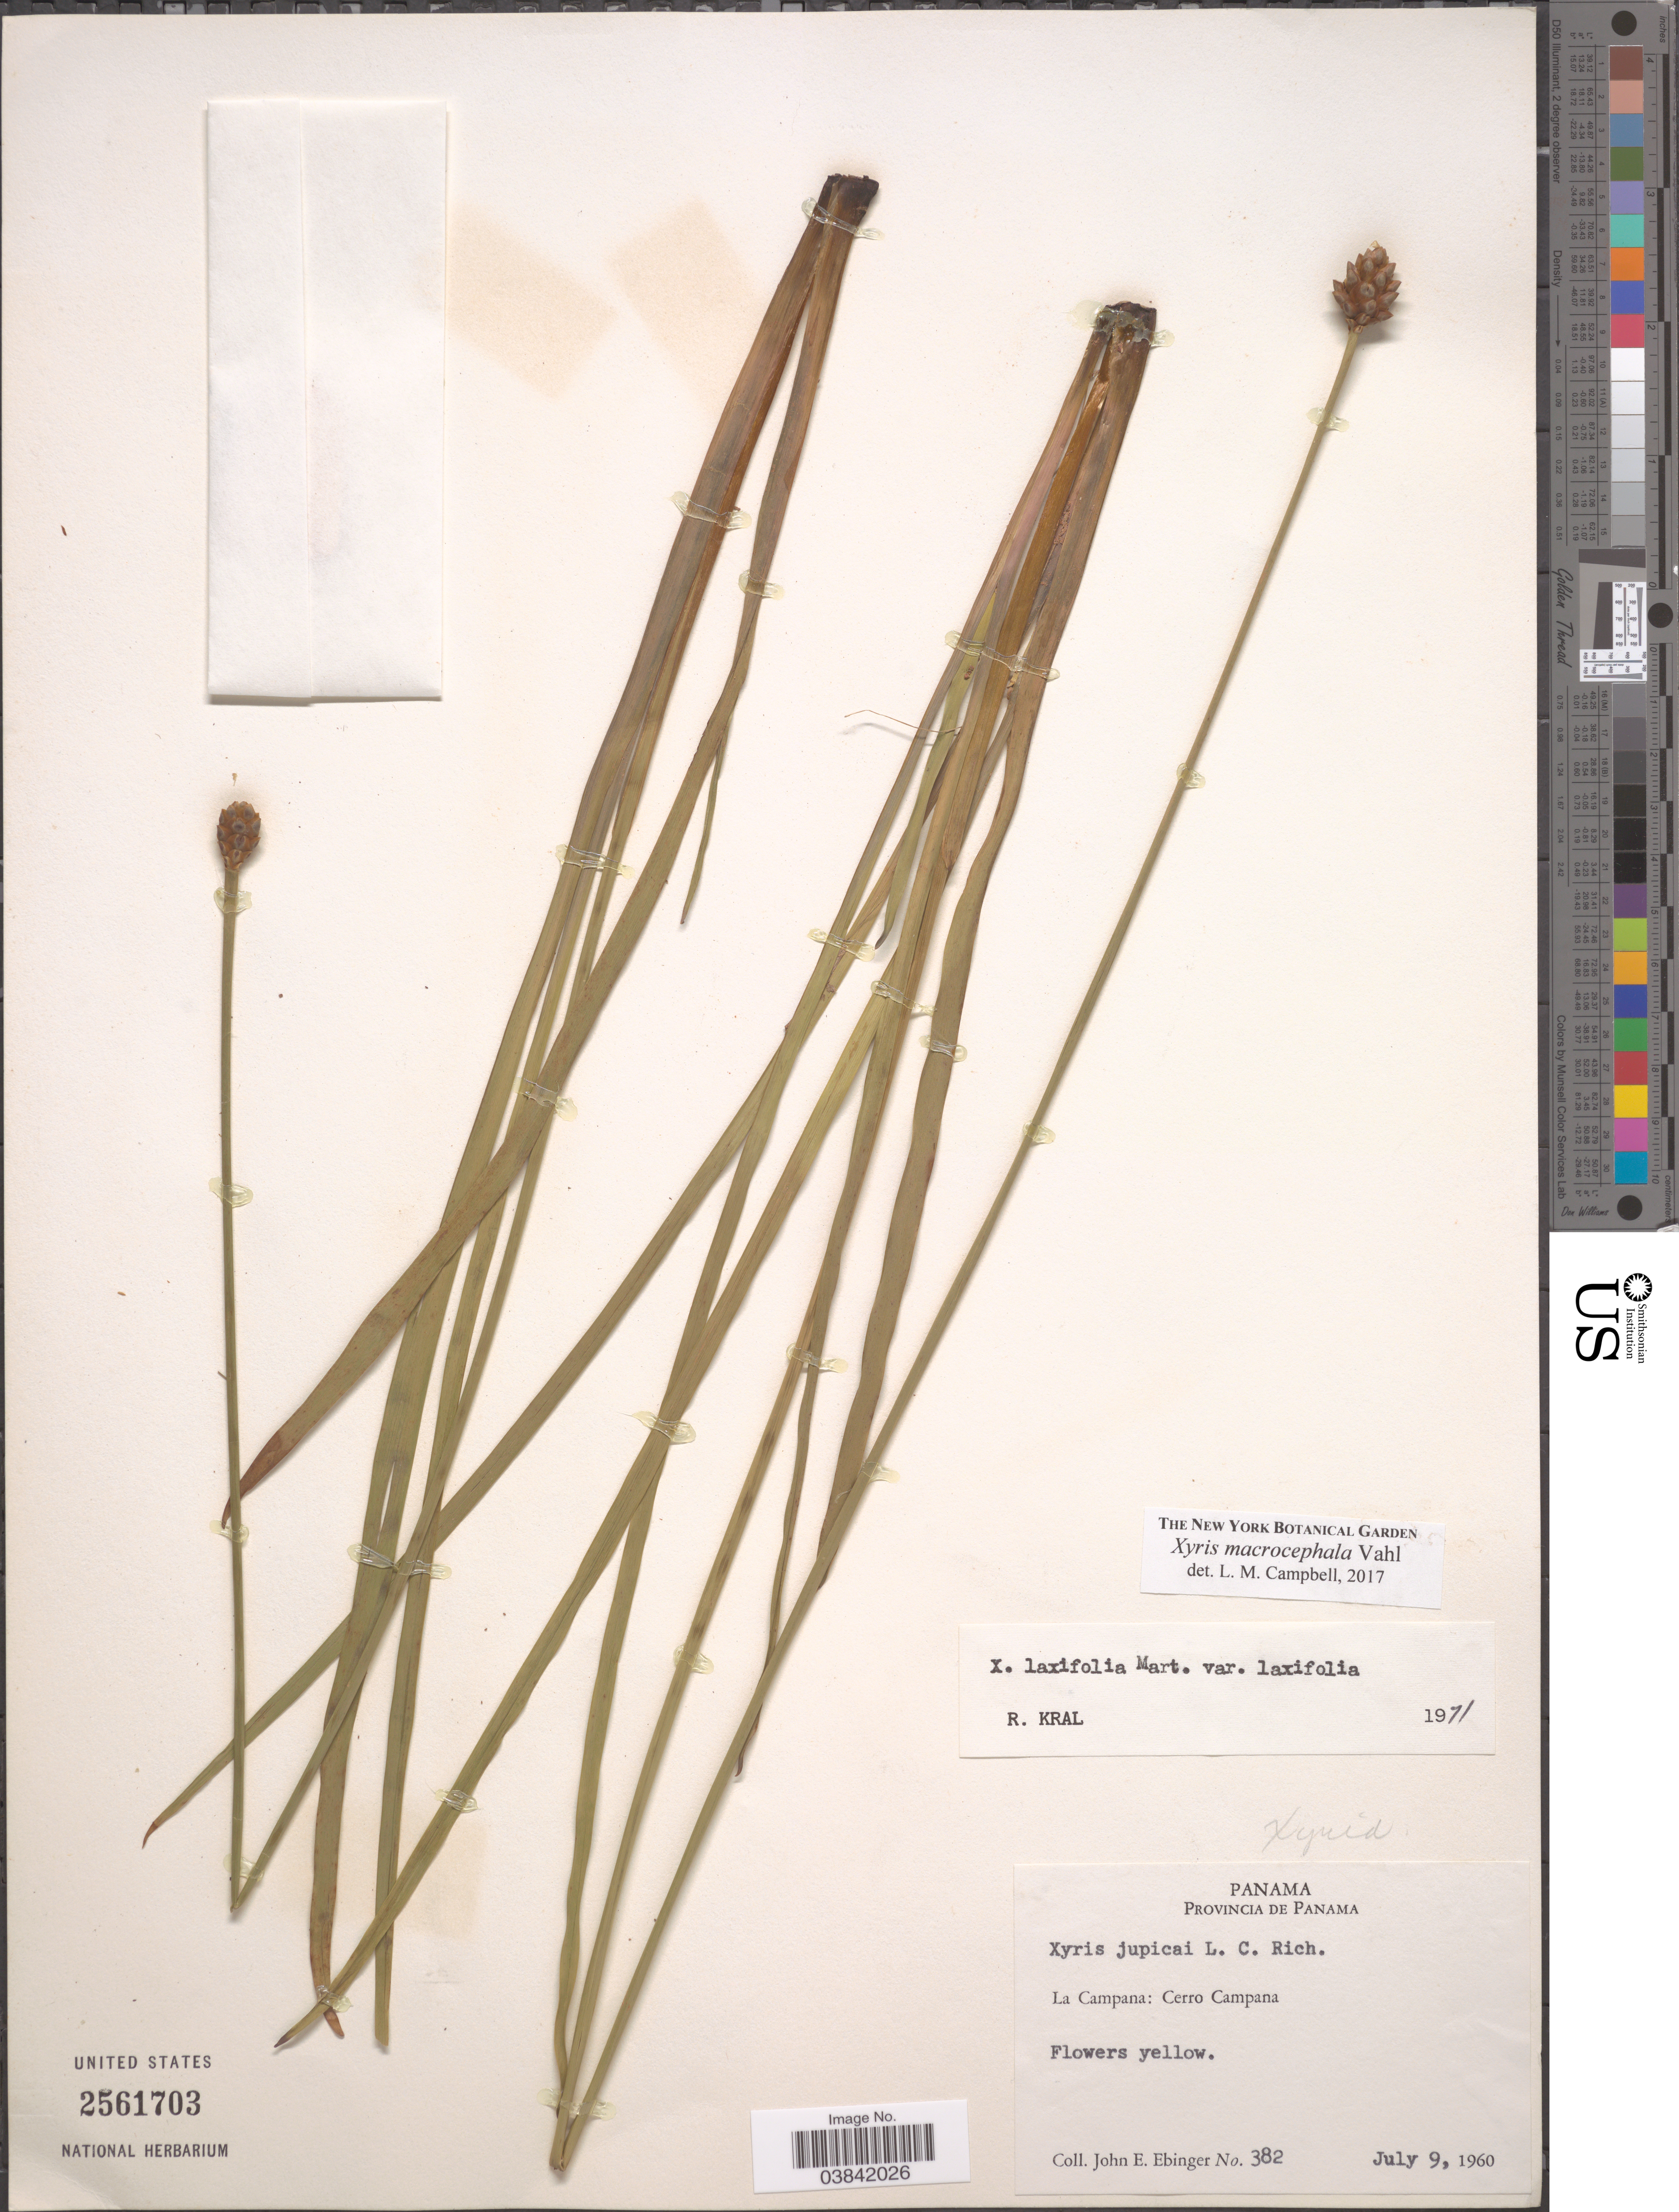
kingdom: Plantae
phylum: Tracheophyta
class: Liliopsida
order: Poales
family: Xyridaceae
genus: Xyris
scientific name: Xyris macrocephala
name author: Vahl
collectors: J. Ebinger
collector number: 382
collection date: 1960-07-09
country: Panama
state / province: Panamá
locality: La Campana: Cerro Campana.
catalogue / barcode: US 2561703